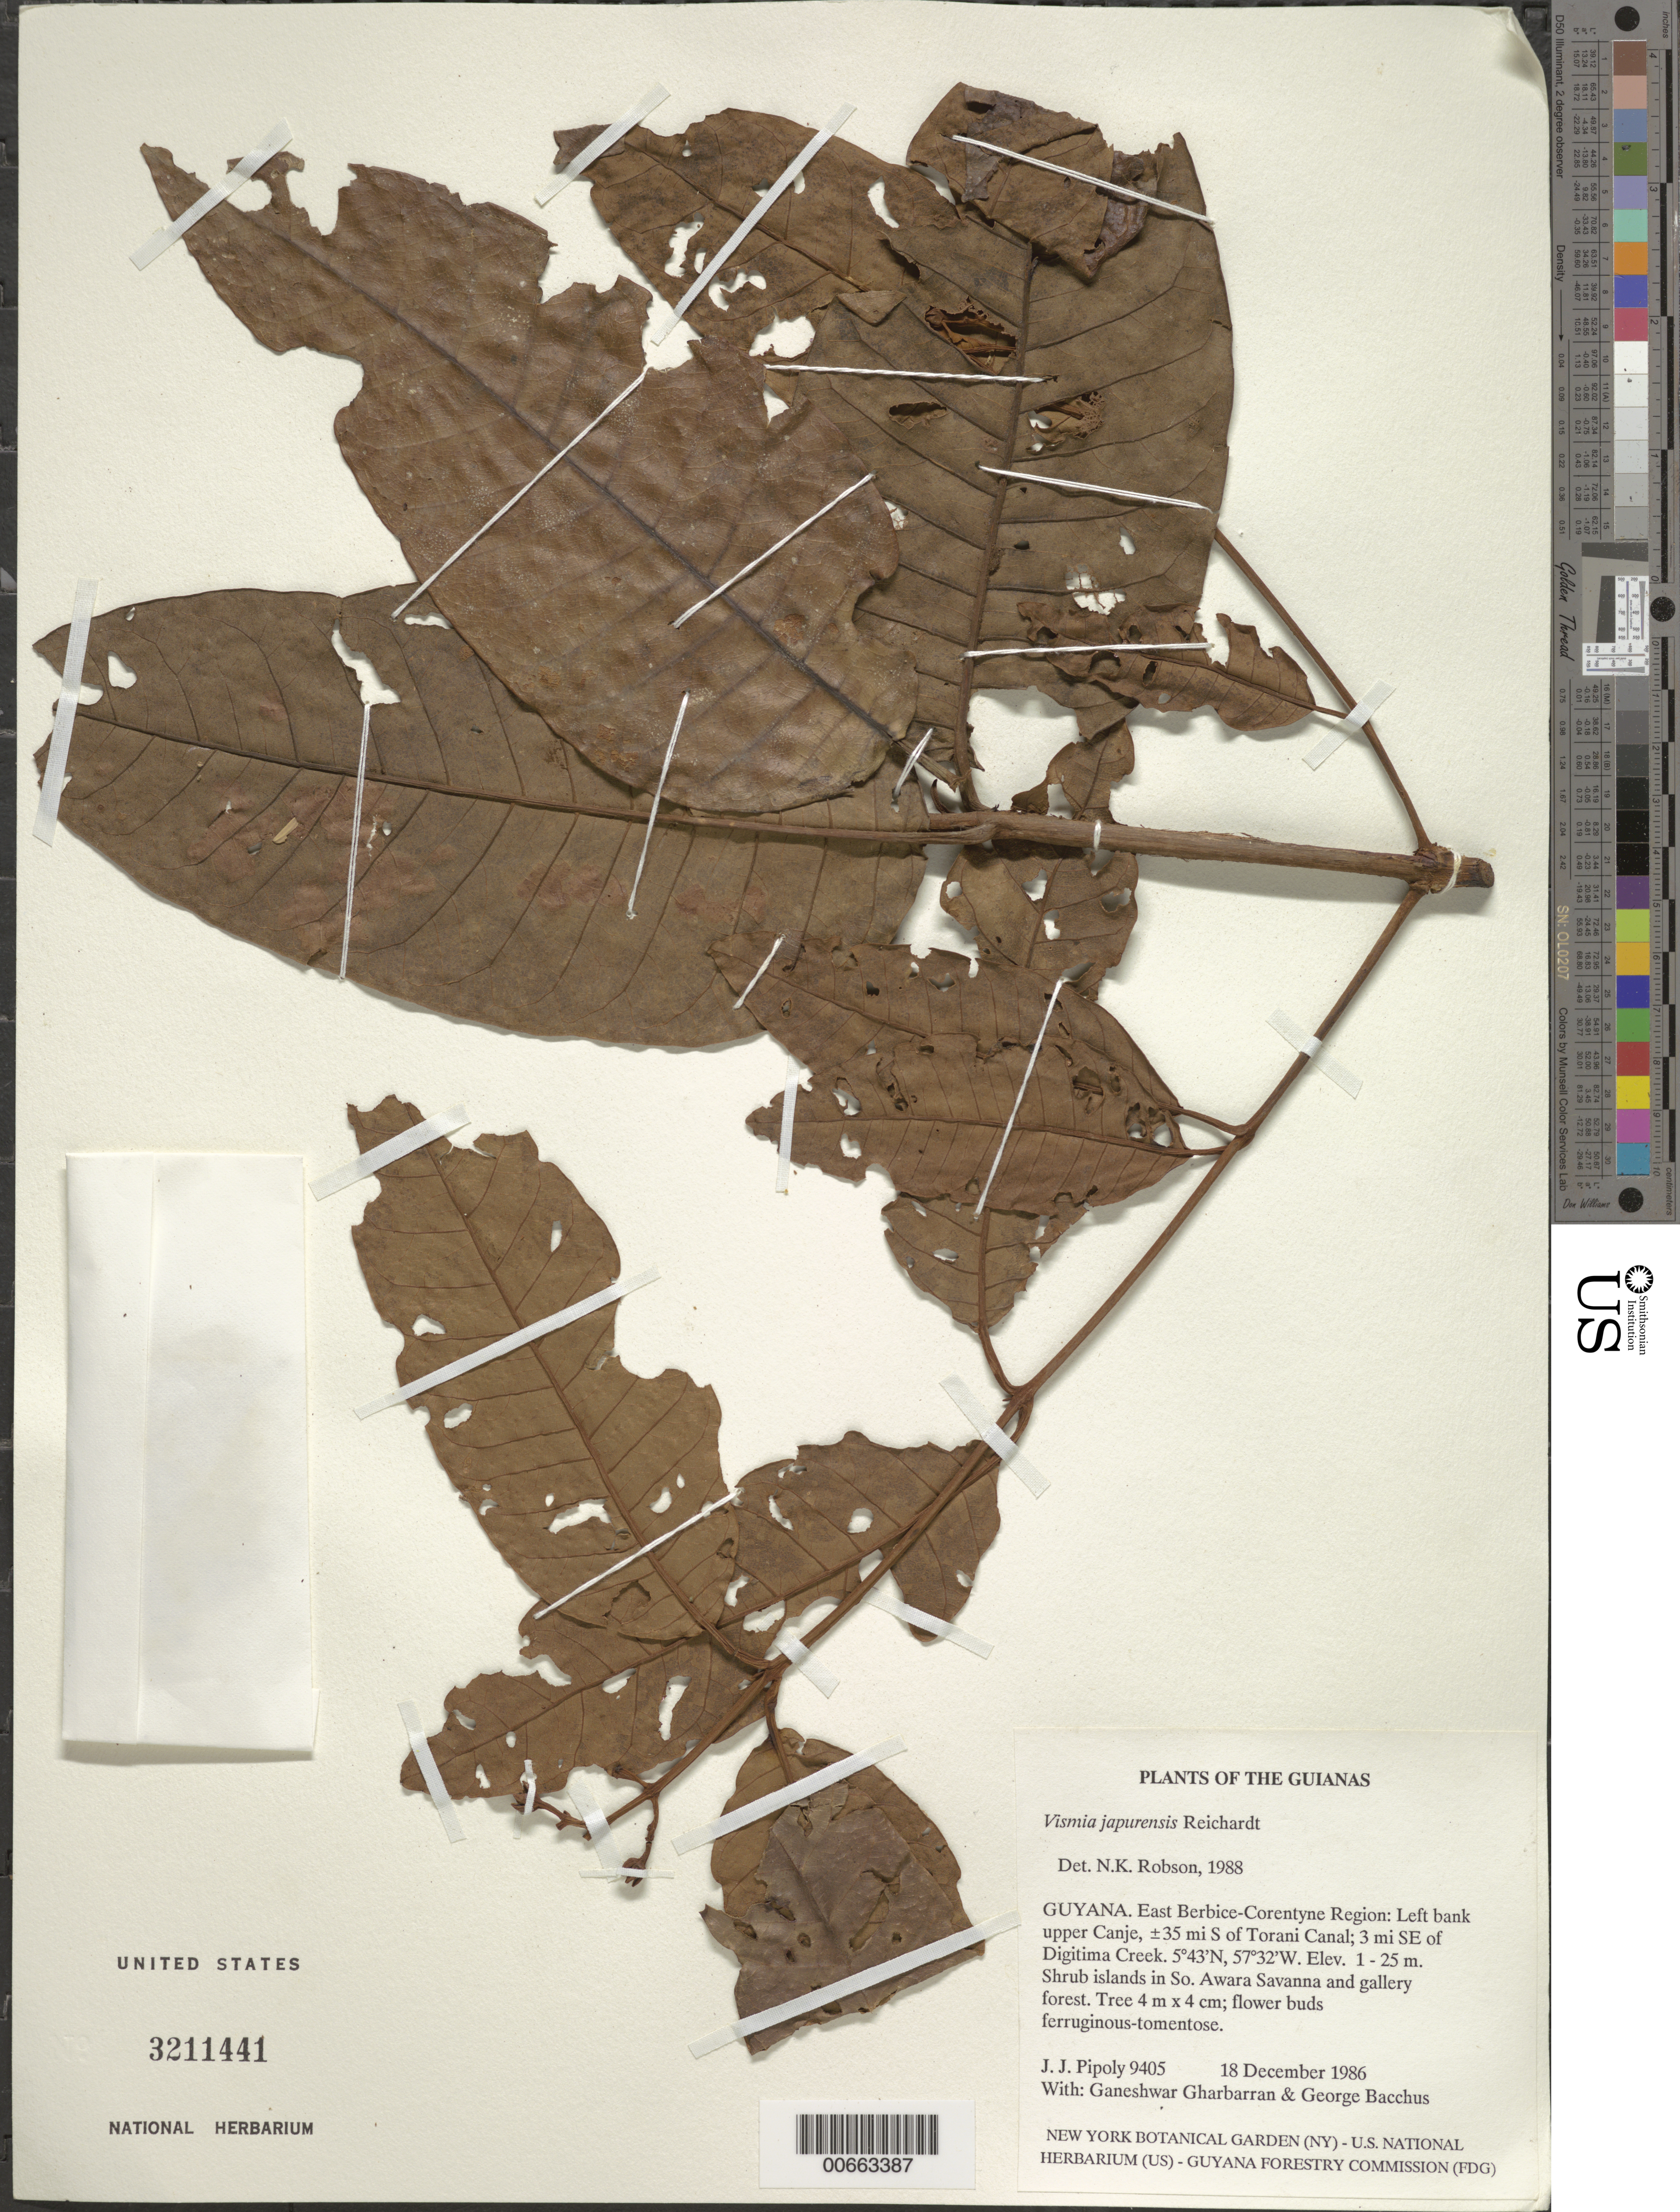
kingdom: Plantae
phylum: Tracheophyta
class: Magnoliopsida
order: Malpighiales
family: Hypericaceae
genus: Vismia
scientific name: Vismia japurensis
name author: Reichardt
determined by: Robson, Norman K. B.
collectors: J. J. Pipoly, G. Gharbarran & G. Bacchus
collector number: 9405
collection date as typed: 18 December 1986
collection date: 1986-12-18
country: Guyana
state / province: E. Berbice-Corentyne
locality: S Awara Savanna; ±35 mi S of Torani Canal; on Canje R., 3 mi SE of Digitima Creek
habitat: Shrub islands in savanna and gallery forest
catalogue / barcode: US 3211441